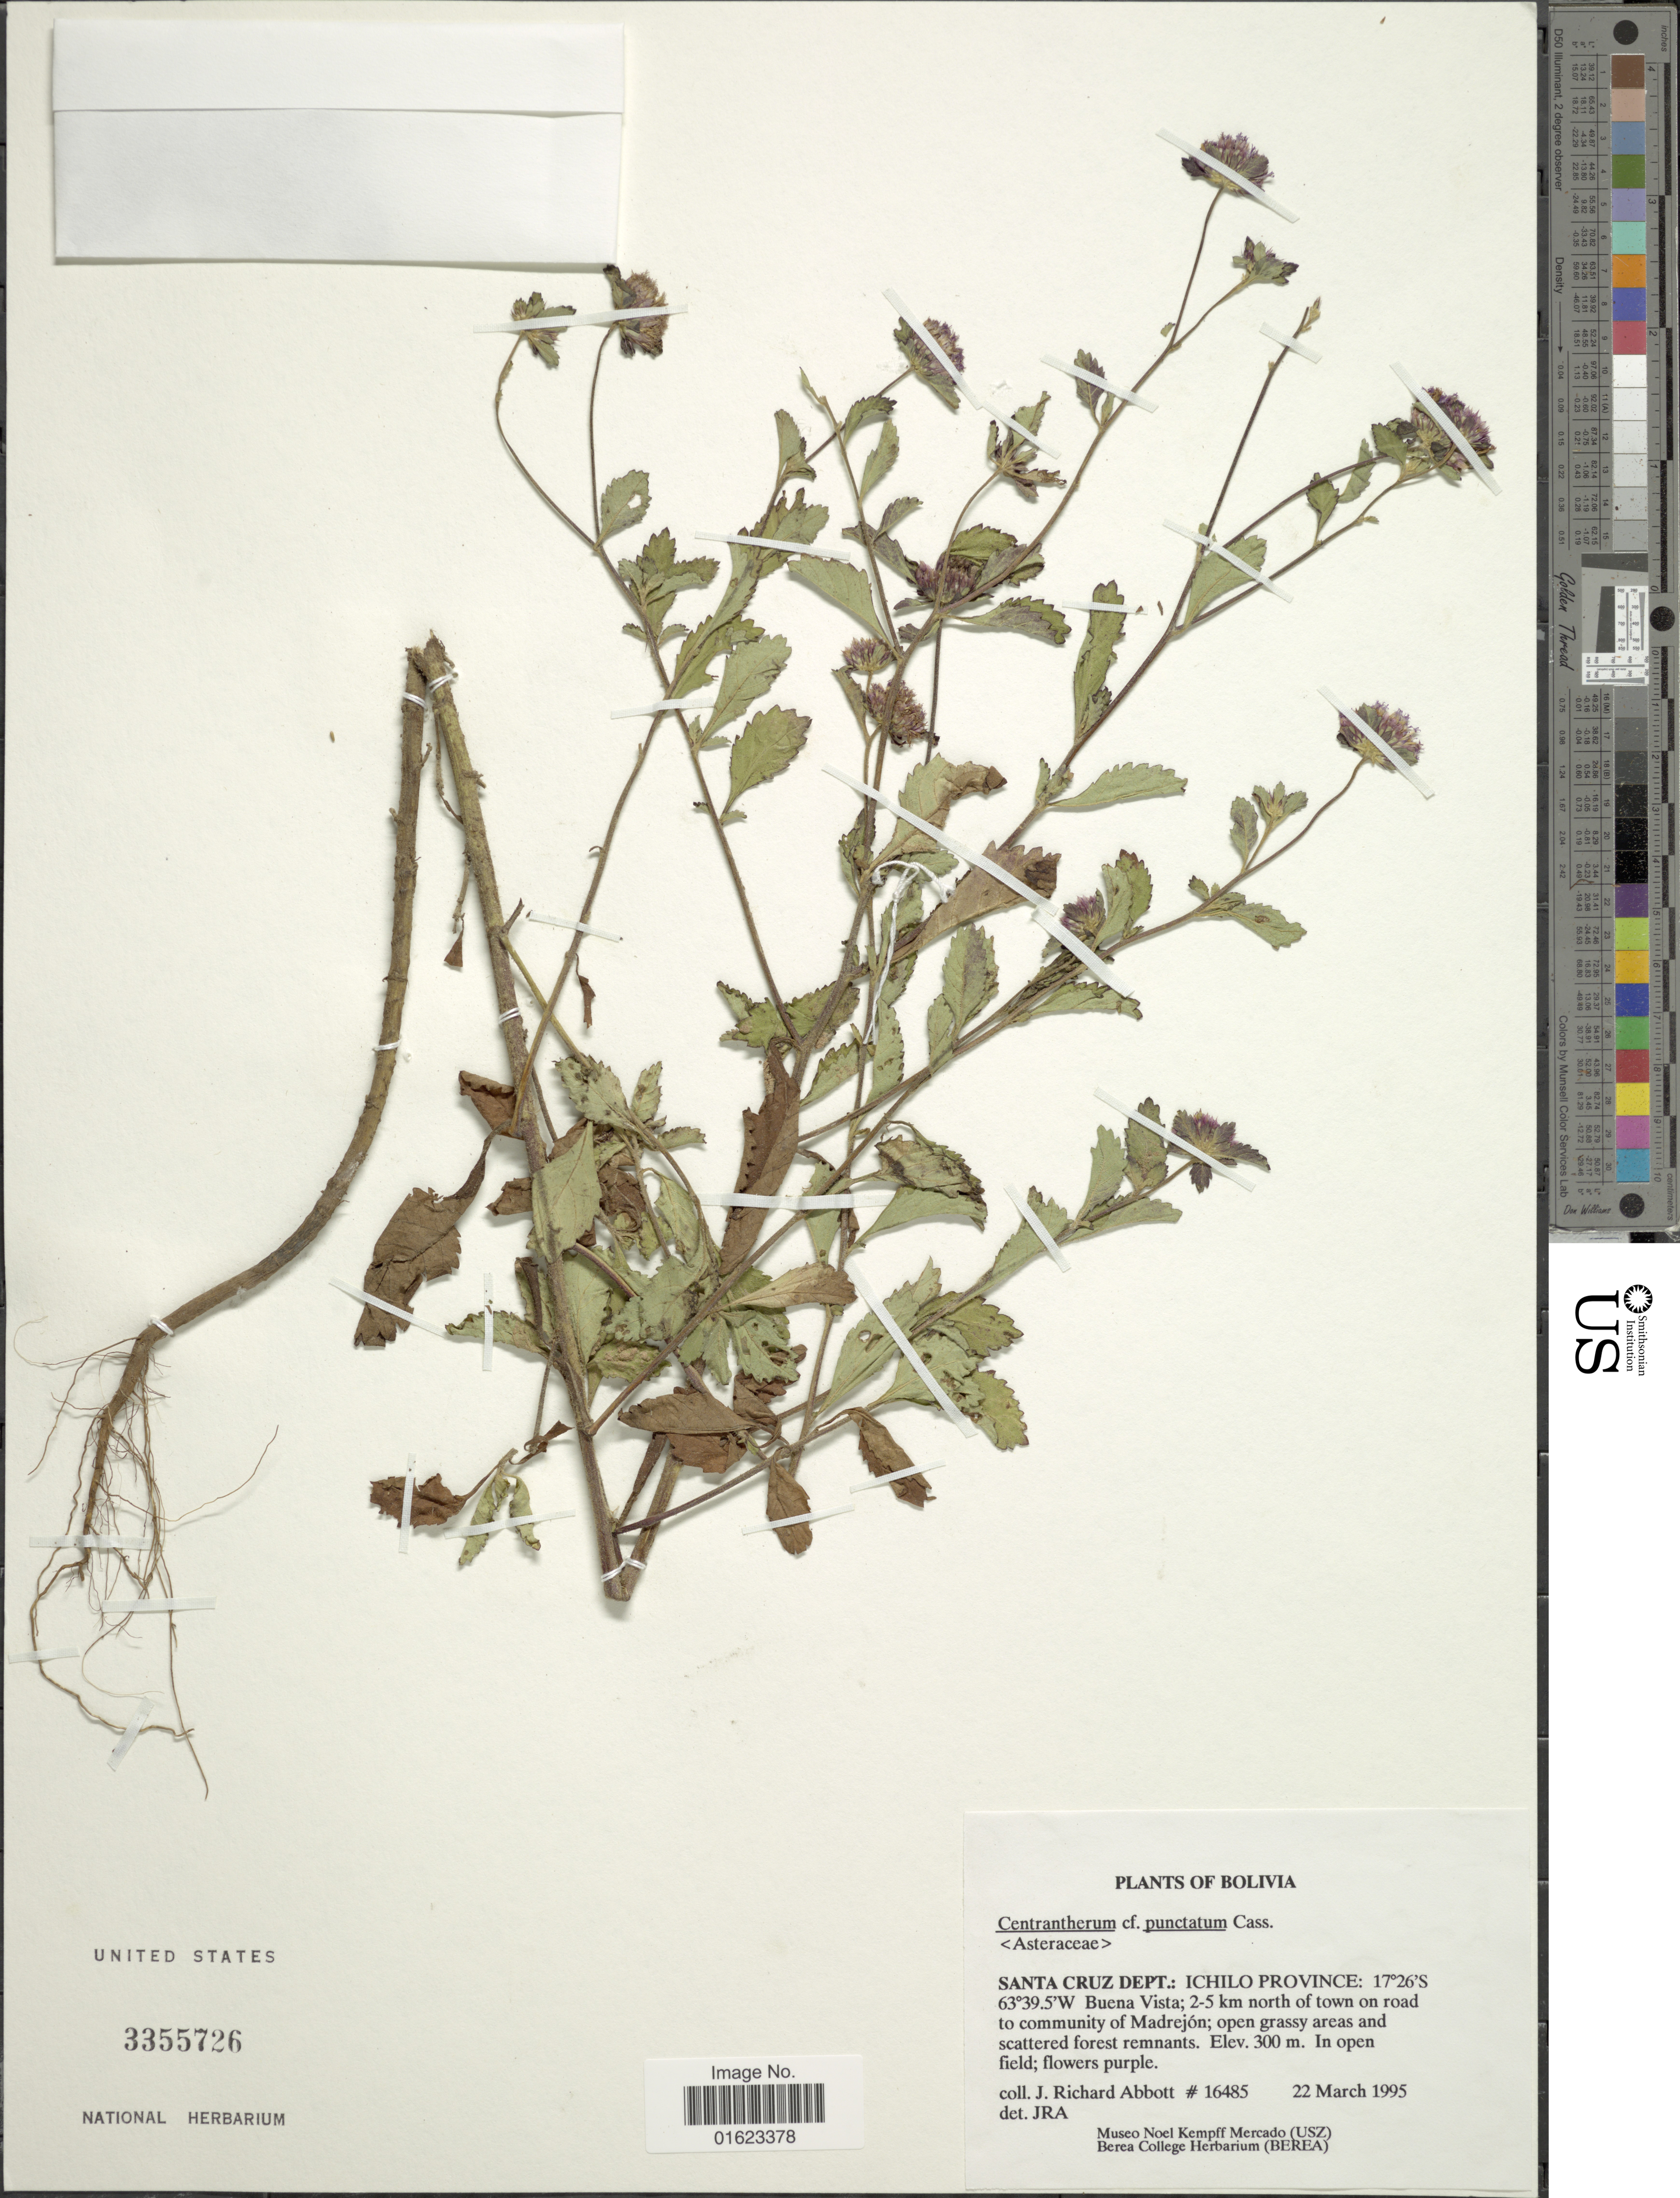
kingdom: Plantae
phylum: Tracheophyta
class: Magnoliopsida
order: Asterales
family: Asteraceae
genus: Centratherum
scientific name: Centratherum punctatum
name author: Cass.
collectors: J. R. Abbott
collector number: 16485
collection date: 1995-03-22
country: Bolivia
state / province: Santa Cruz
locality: Bolivia, Santa Cruz Dept.: Ichilo Province: Buena Vista; 2-5 km north of town on road to community of Madrejon.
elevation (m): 300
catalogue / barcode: US 3355726